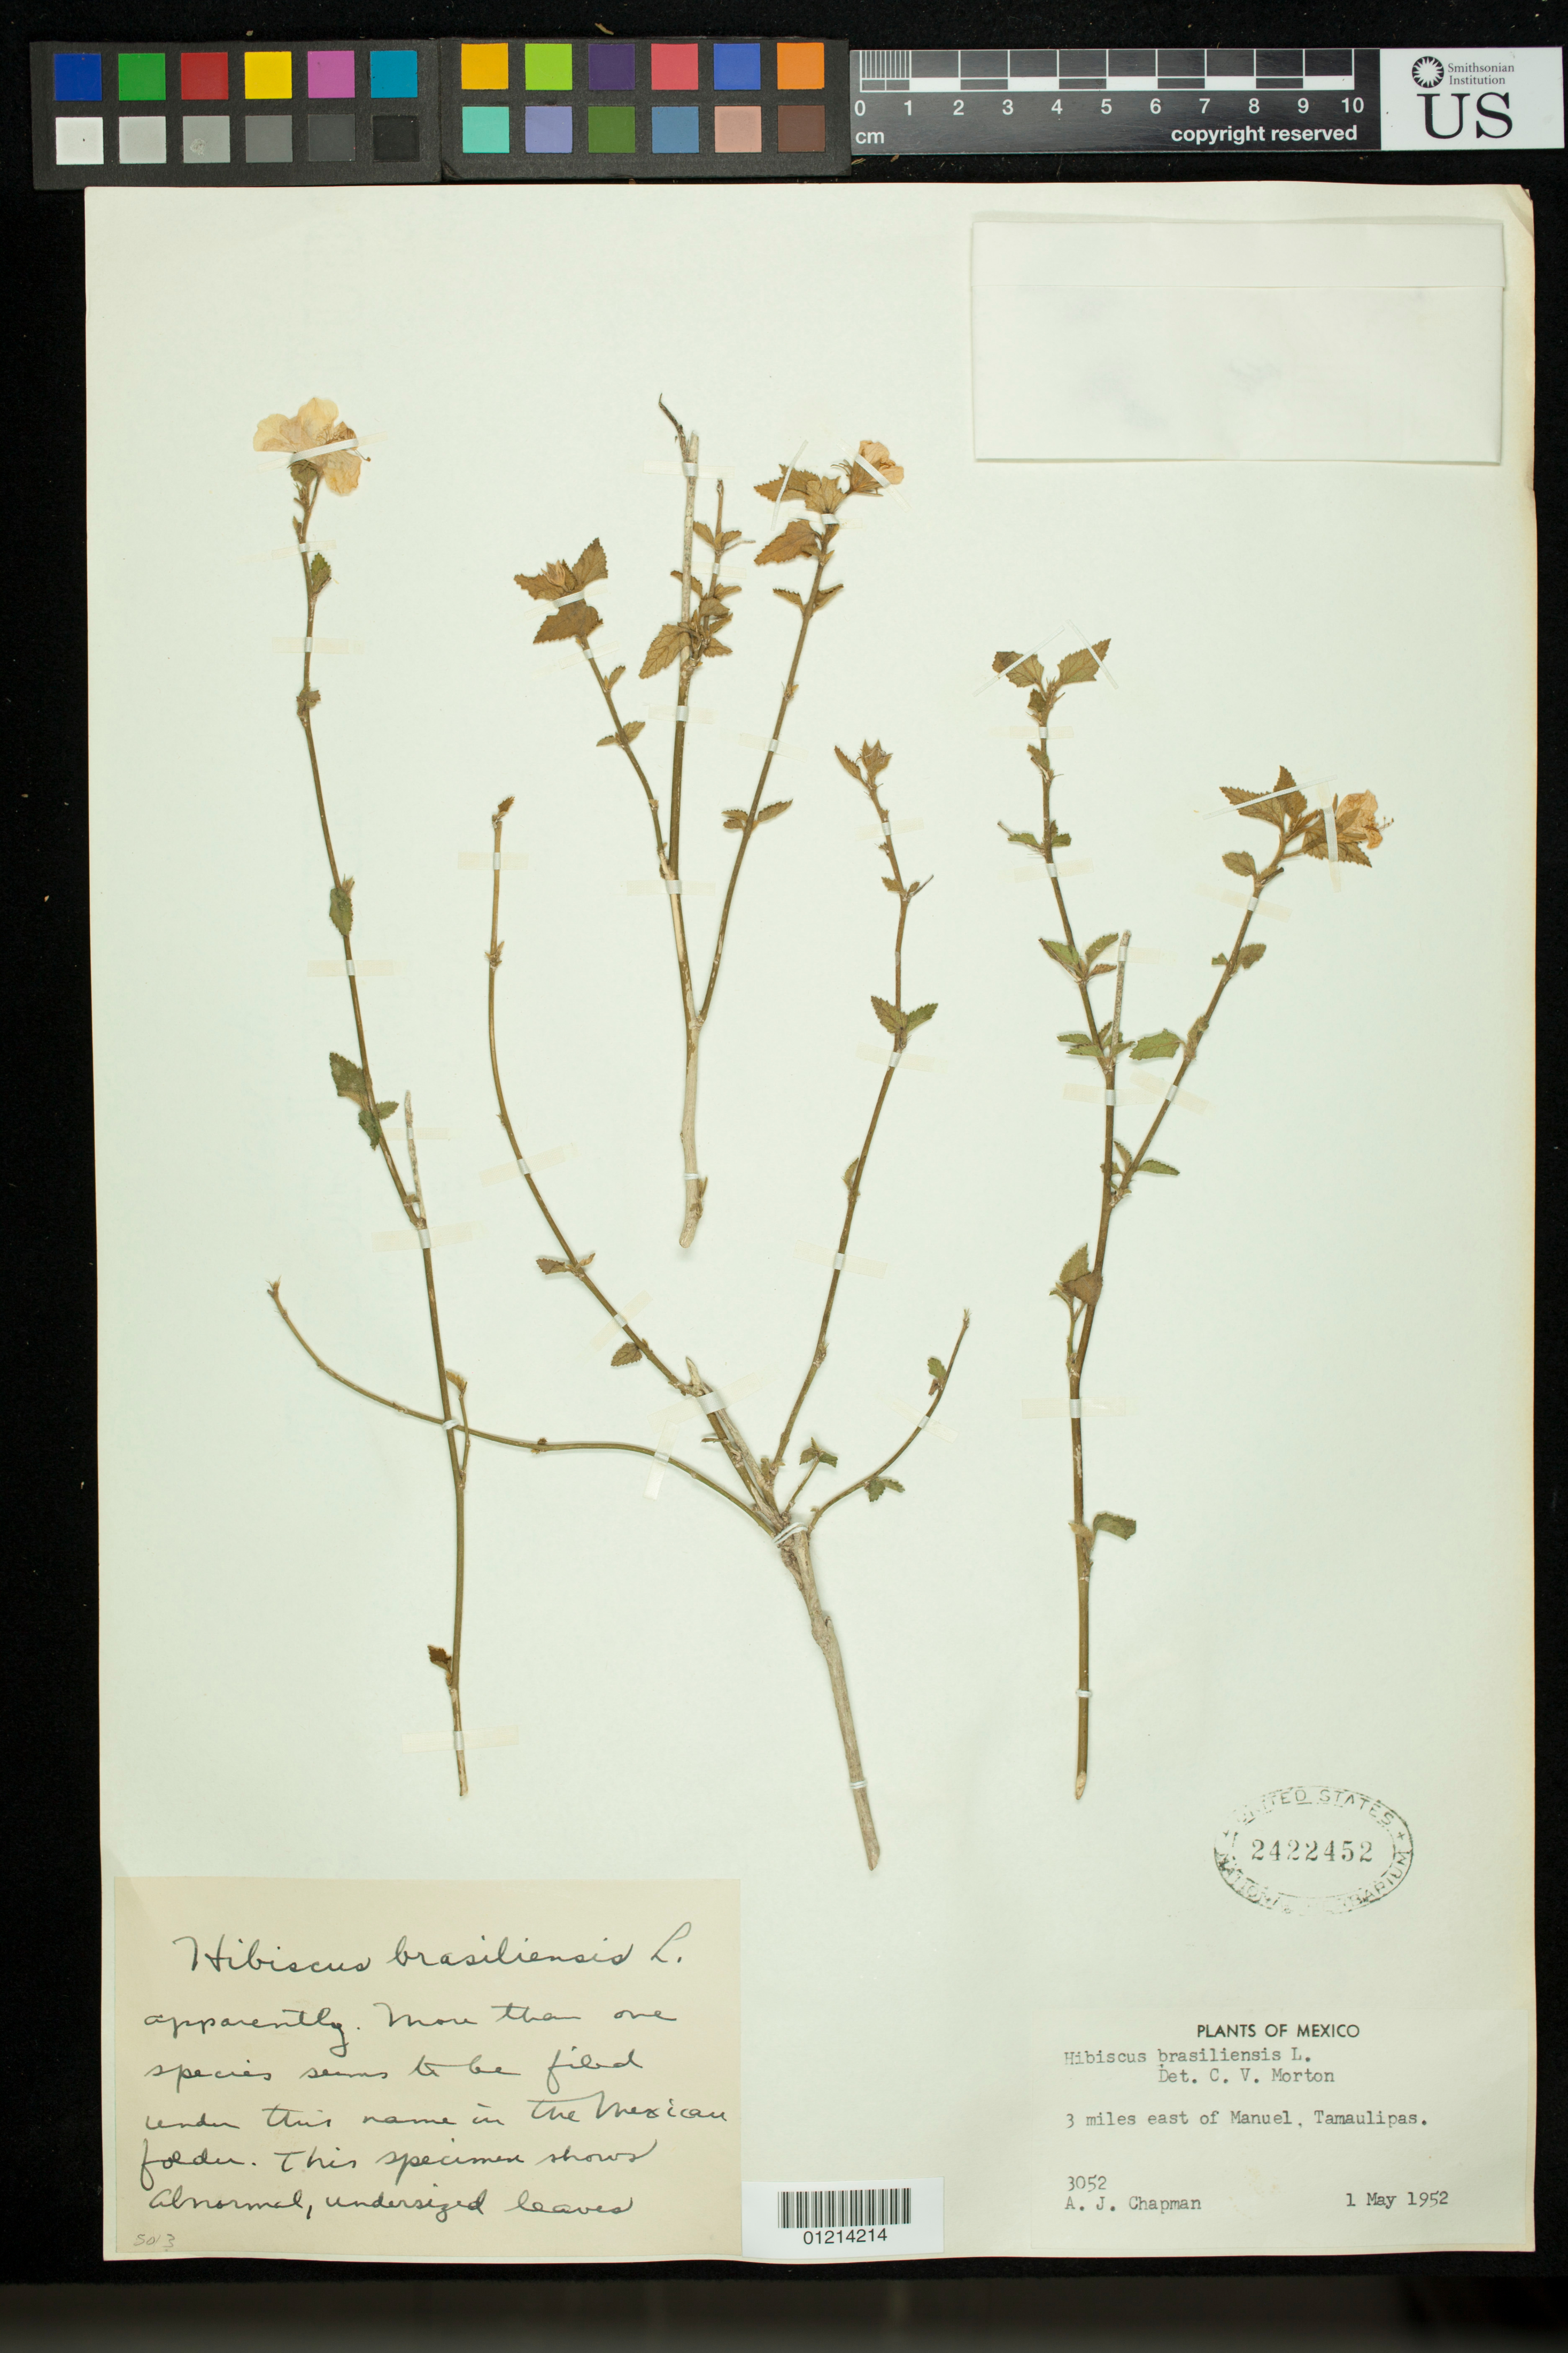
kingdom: Plantae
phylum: Tracheophyta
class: Magnoliopsida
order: Malvales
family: Malvaceae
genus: Hibiscus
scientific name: Hibiscus phoeniceus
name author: Jacq.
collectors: A. J. Chapman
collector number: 3052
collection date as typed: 05 Jan 1952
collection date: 1952-01-05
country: Mexico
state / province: Tamaulipas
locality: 3 miles east of Manuel, Tamaulipas.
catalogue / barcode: US 2422452